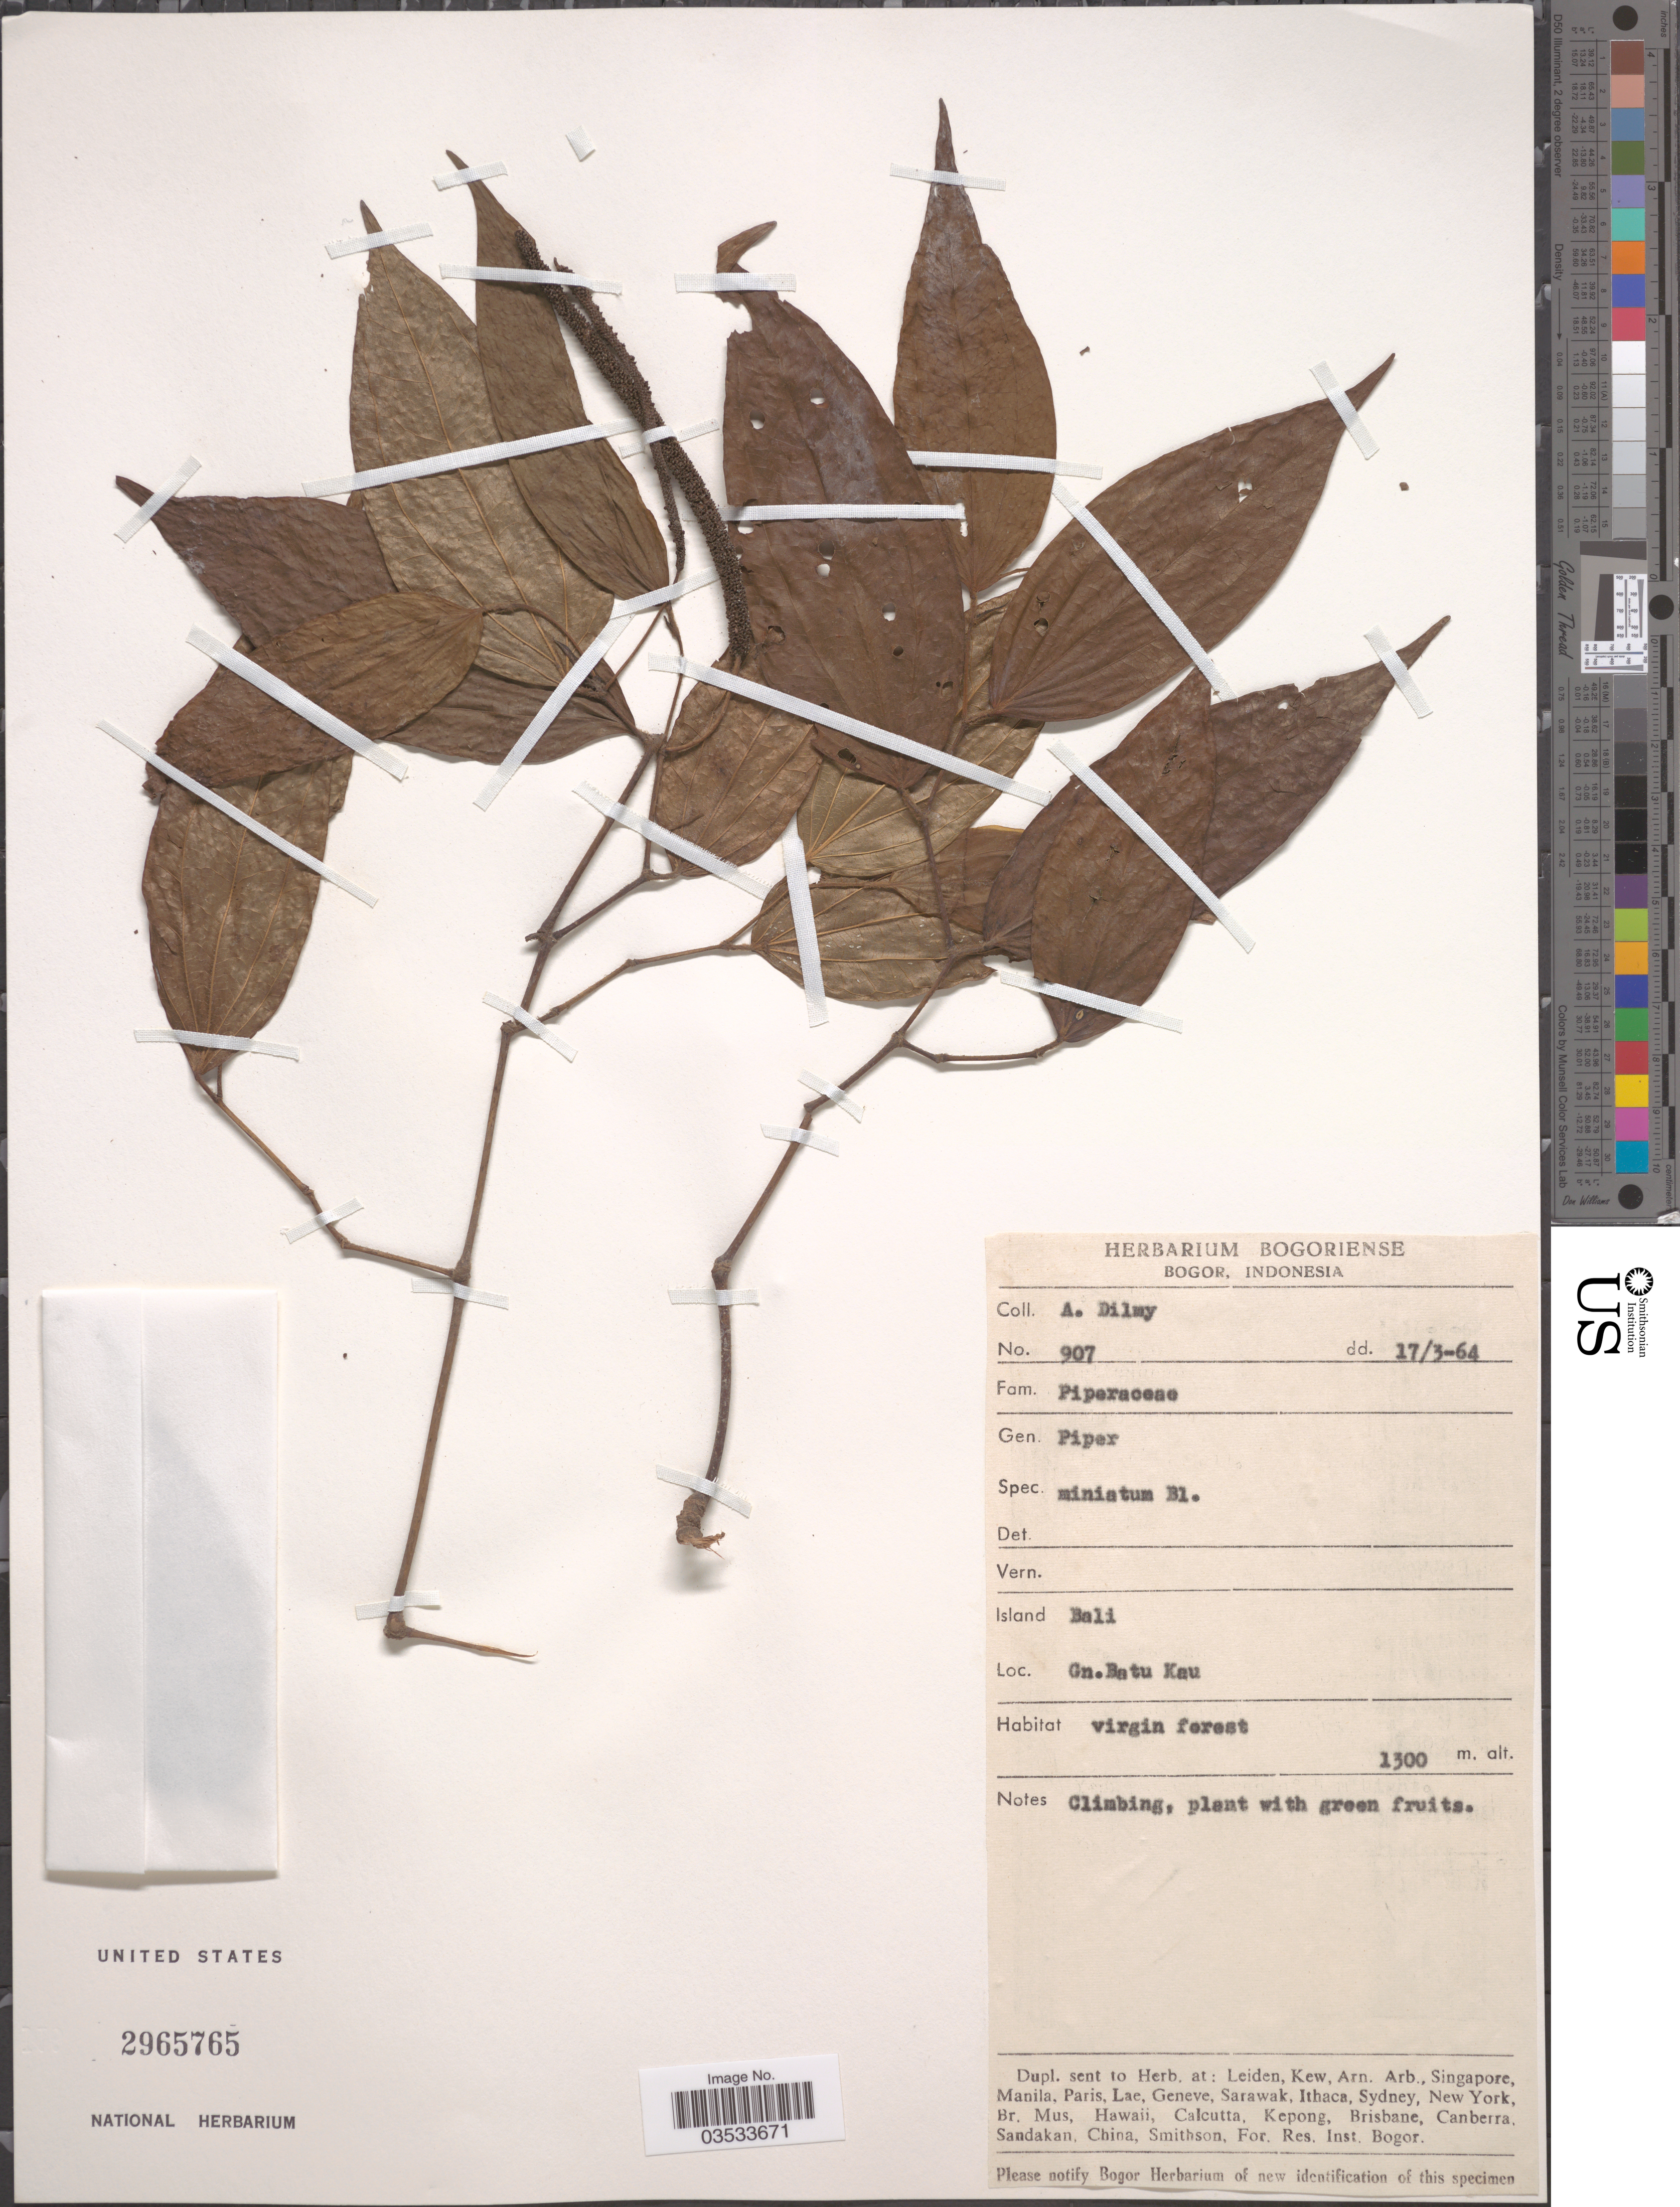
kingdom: Plantae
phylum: Tracheophyta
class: Magnoliopsida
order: Piperales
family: Piperaceae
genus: Piper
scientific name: Piper miniatum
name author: Blume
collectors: A. Dilmy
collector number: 907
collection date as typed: Transcribed d/m/y: 17/3/64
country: Indonesia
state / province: Nusa Tenggara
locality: Island Bali. Gn.Batu Kau.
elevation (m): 1300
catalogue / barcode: US 2965765